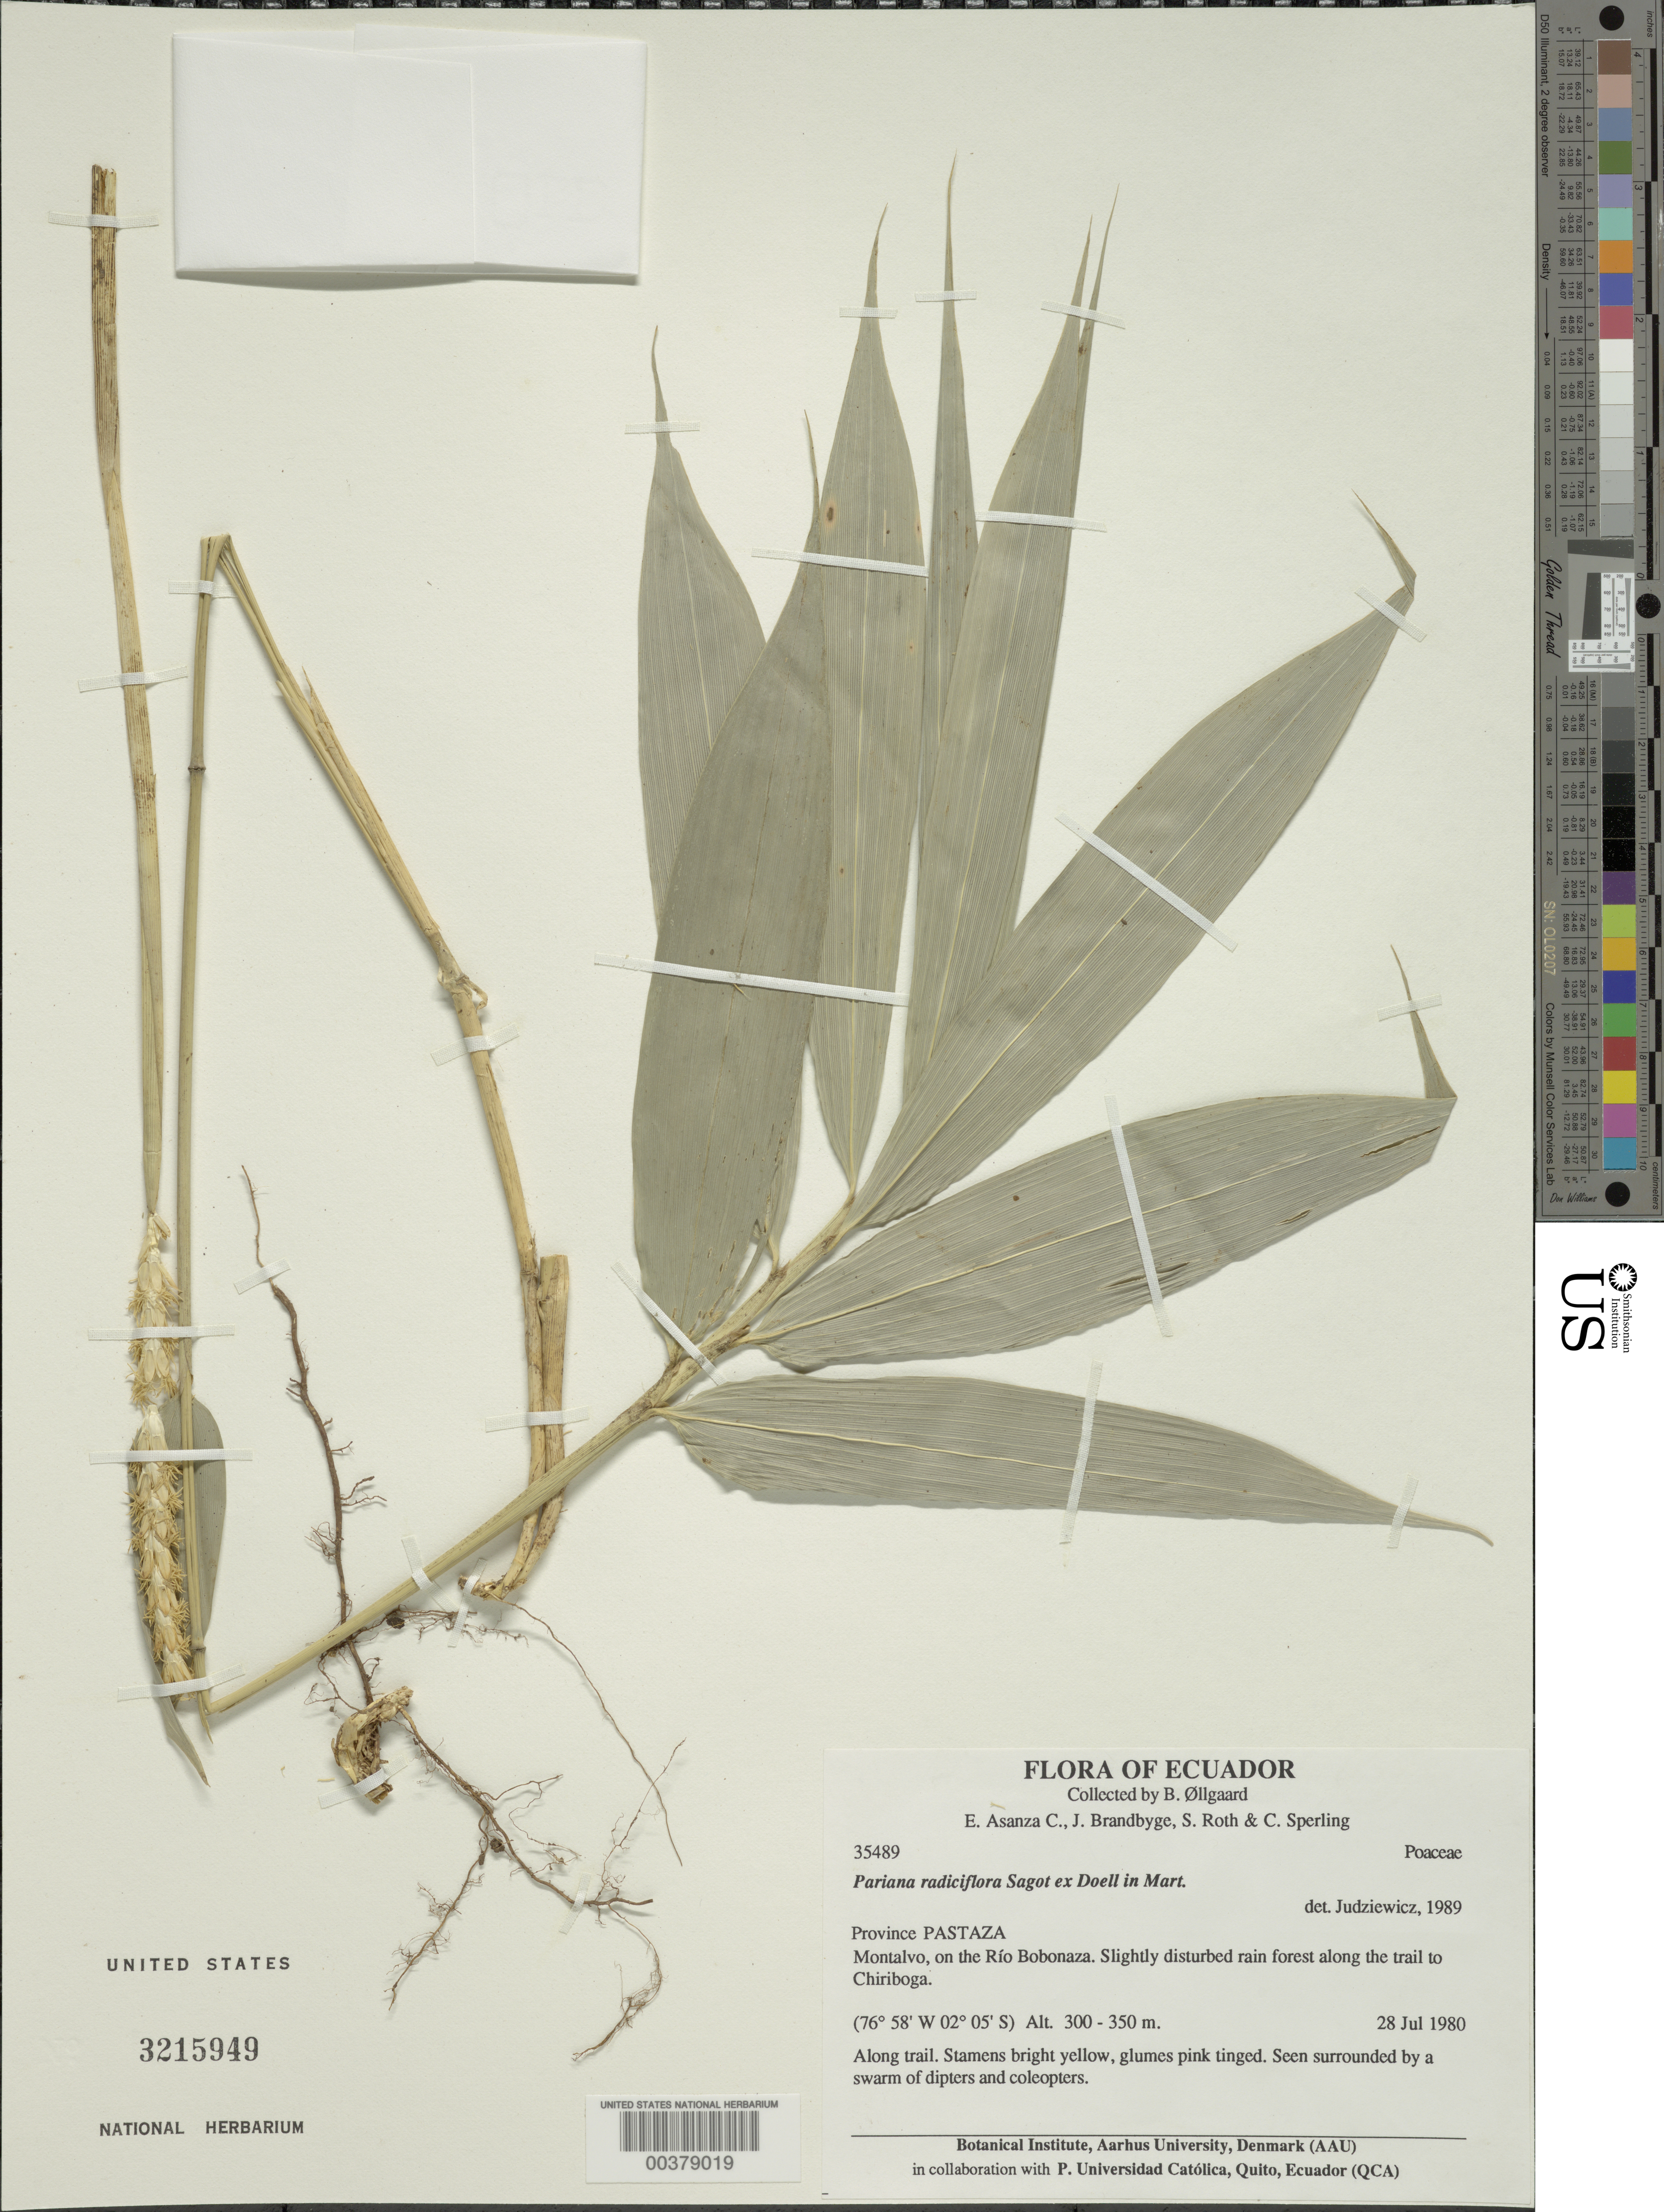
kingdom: Plantae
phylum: Tracheophyta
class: Liliopsida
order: Poales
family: Poaceae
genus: Pariana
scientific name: Pariana radiciflora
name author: Sagot ex Döll in Mart.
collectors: B. Øllgaard, E. Asanza C., J. Brandbyge & S. Roth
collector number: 35489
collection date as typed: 28 Jul 1980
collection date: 1980-07-28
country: Ecuador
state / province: Pastaza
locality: Montalvo, on the Rio bobonaza, along Trail to chiriboga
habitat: Slightly disturbed rain forest along trail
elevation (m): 300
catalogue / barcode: US 3215949